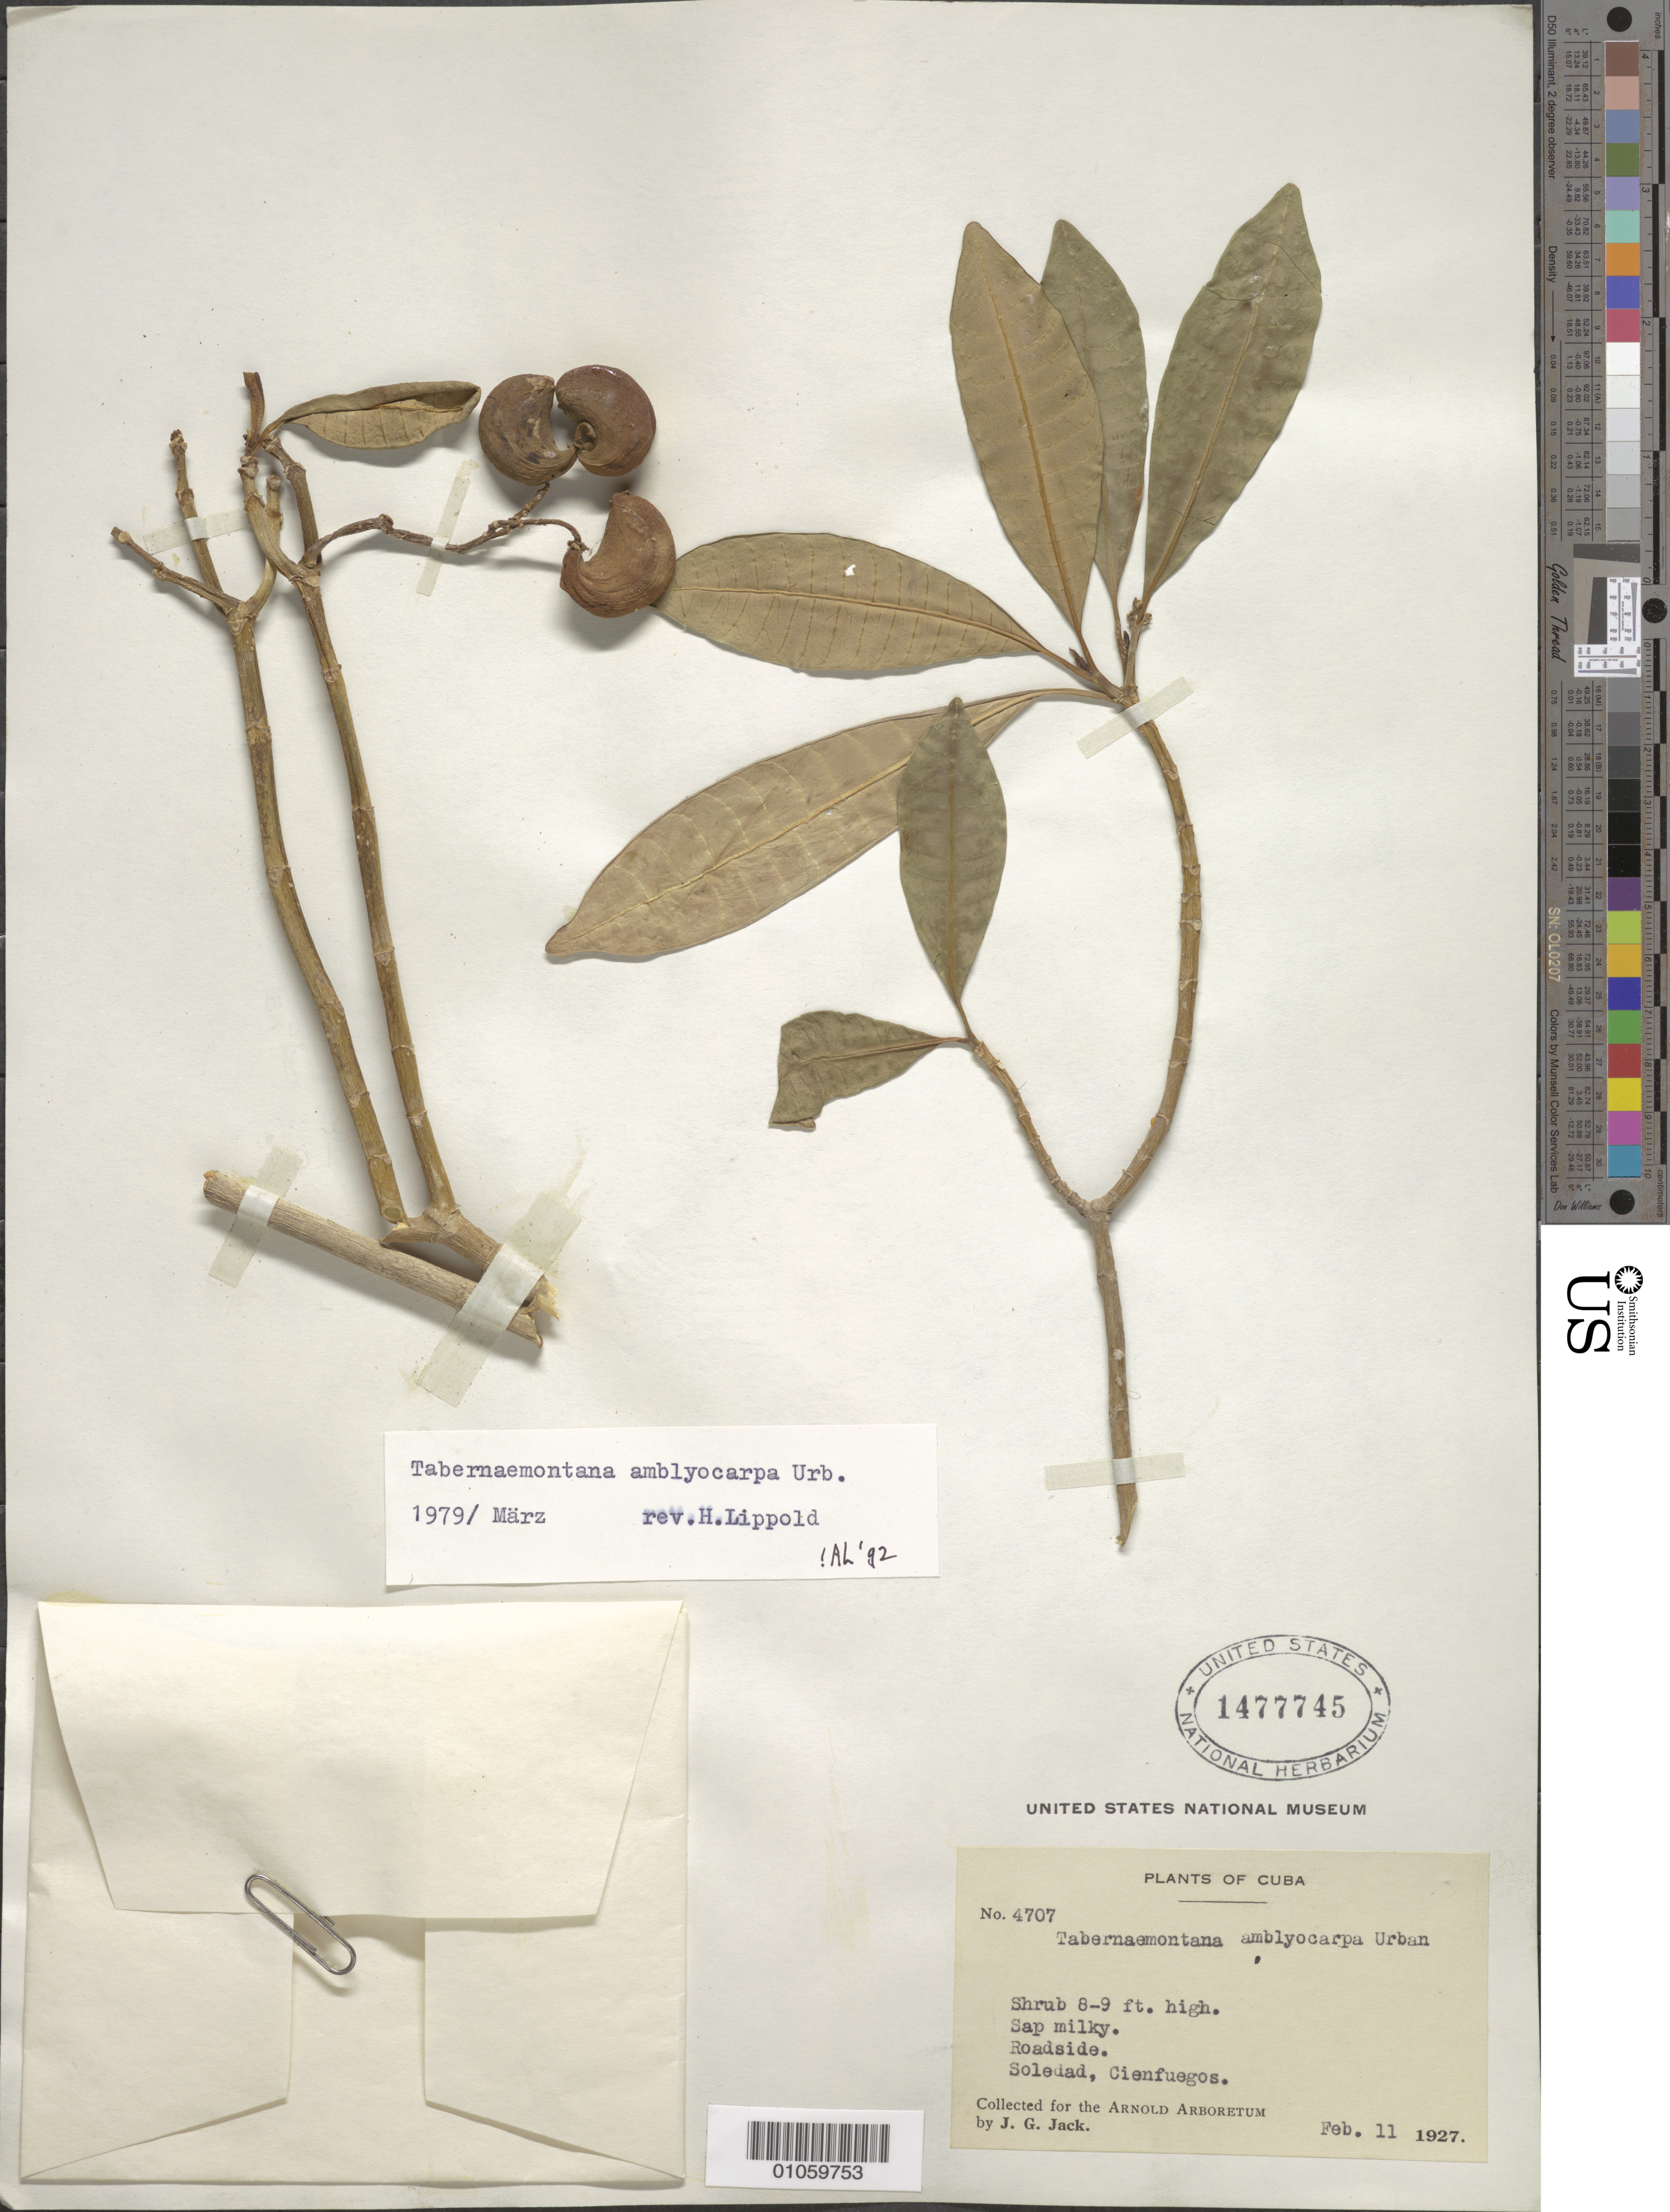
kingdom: Plantae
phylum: Tracheophyta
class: Magnoliopsida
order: Gentianales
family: Apocynaceae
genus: Tabernaemontana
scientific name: Tabernaemontana amblyocarpa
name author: Urb.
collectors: J. G. Jack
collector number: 4707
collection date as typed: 11 Feb 1927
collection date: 1927-02-11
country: Cuba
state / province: Cienfuegos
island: Cuba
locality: Roadside Soledad, Cienfuegos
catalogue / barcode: US 1477745